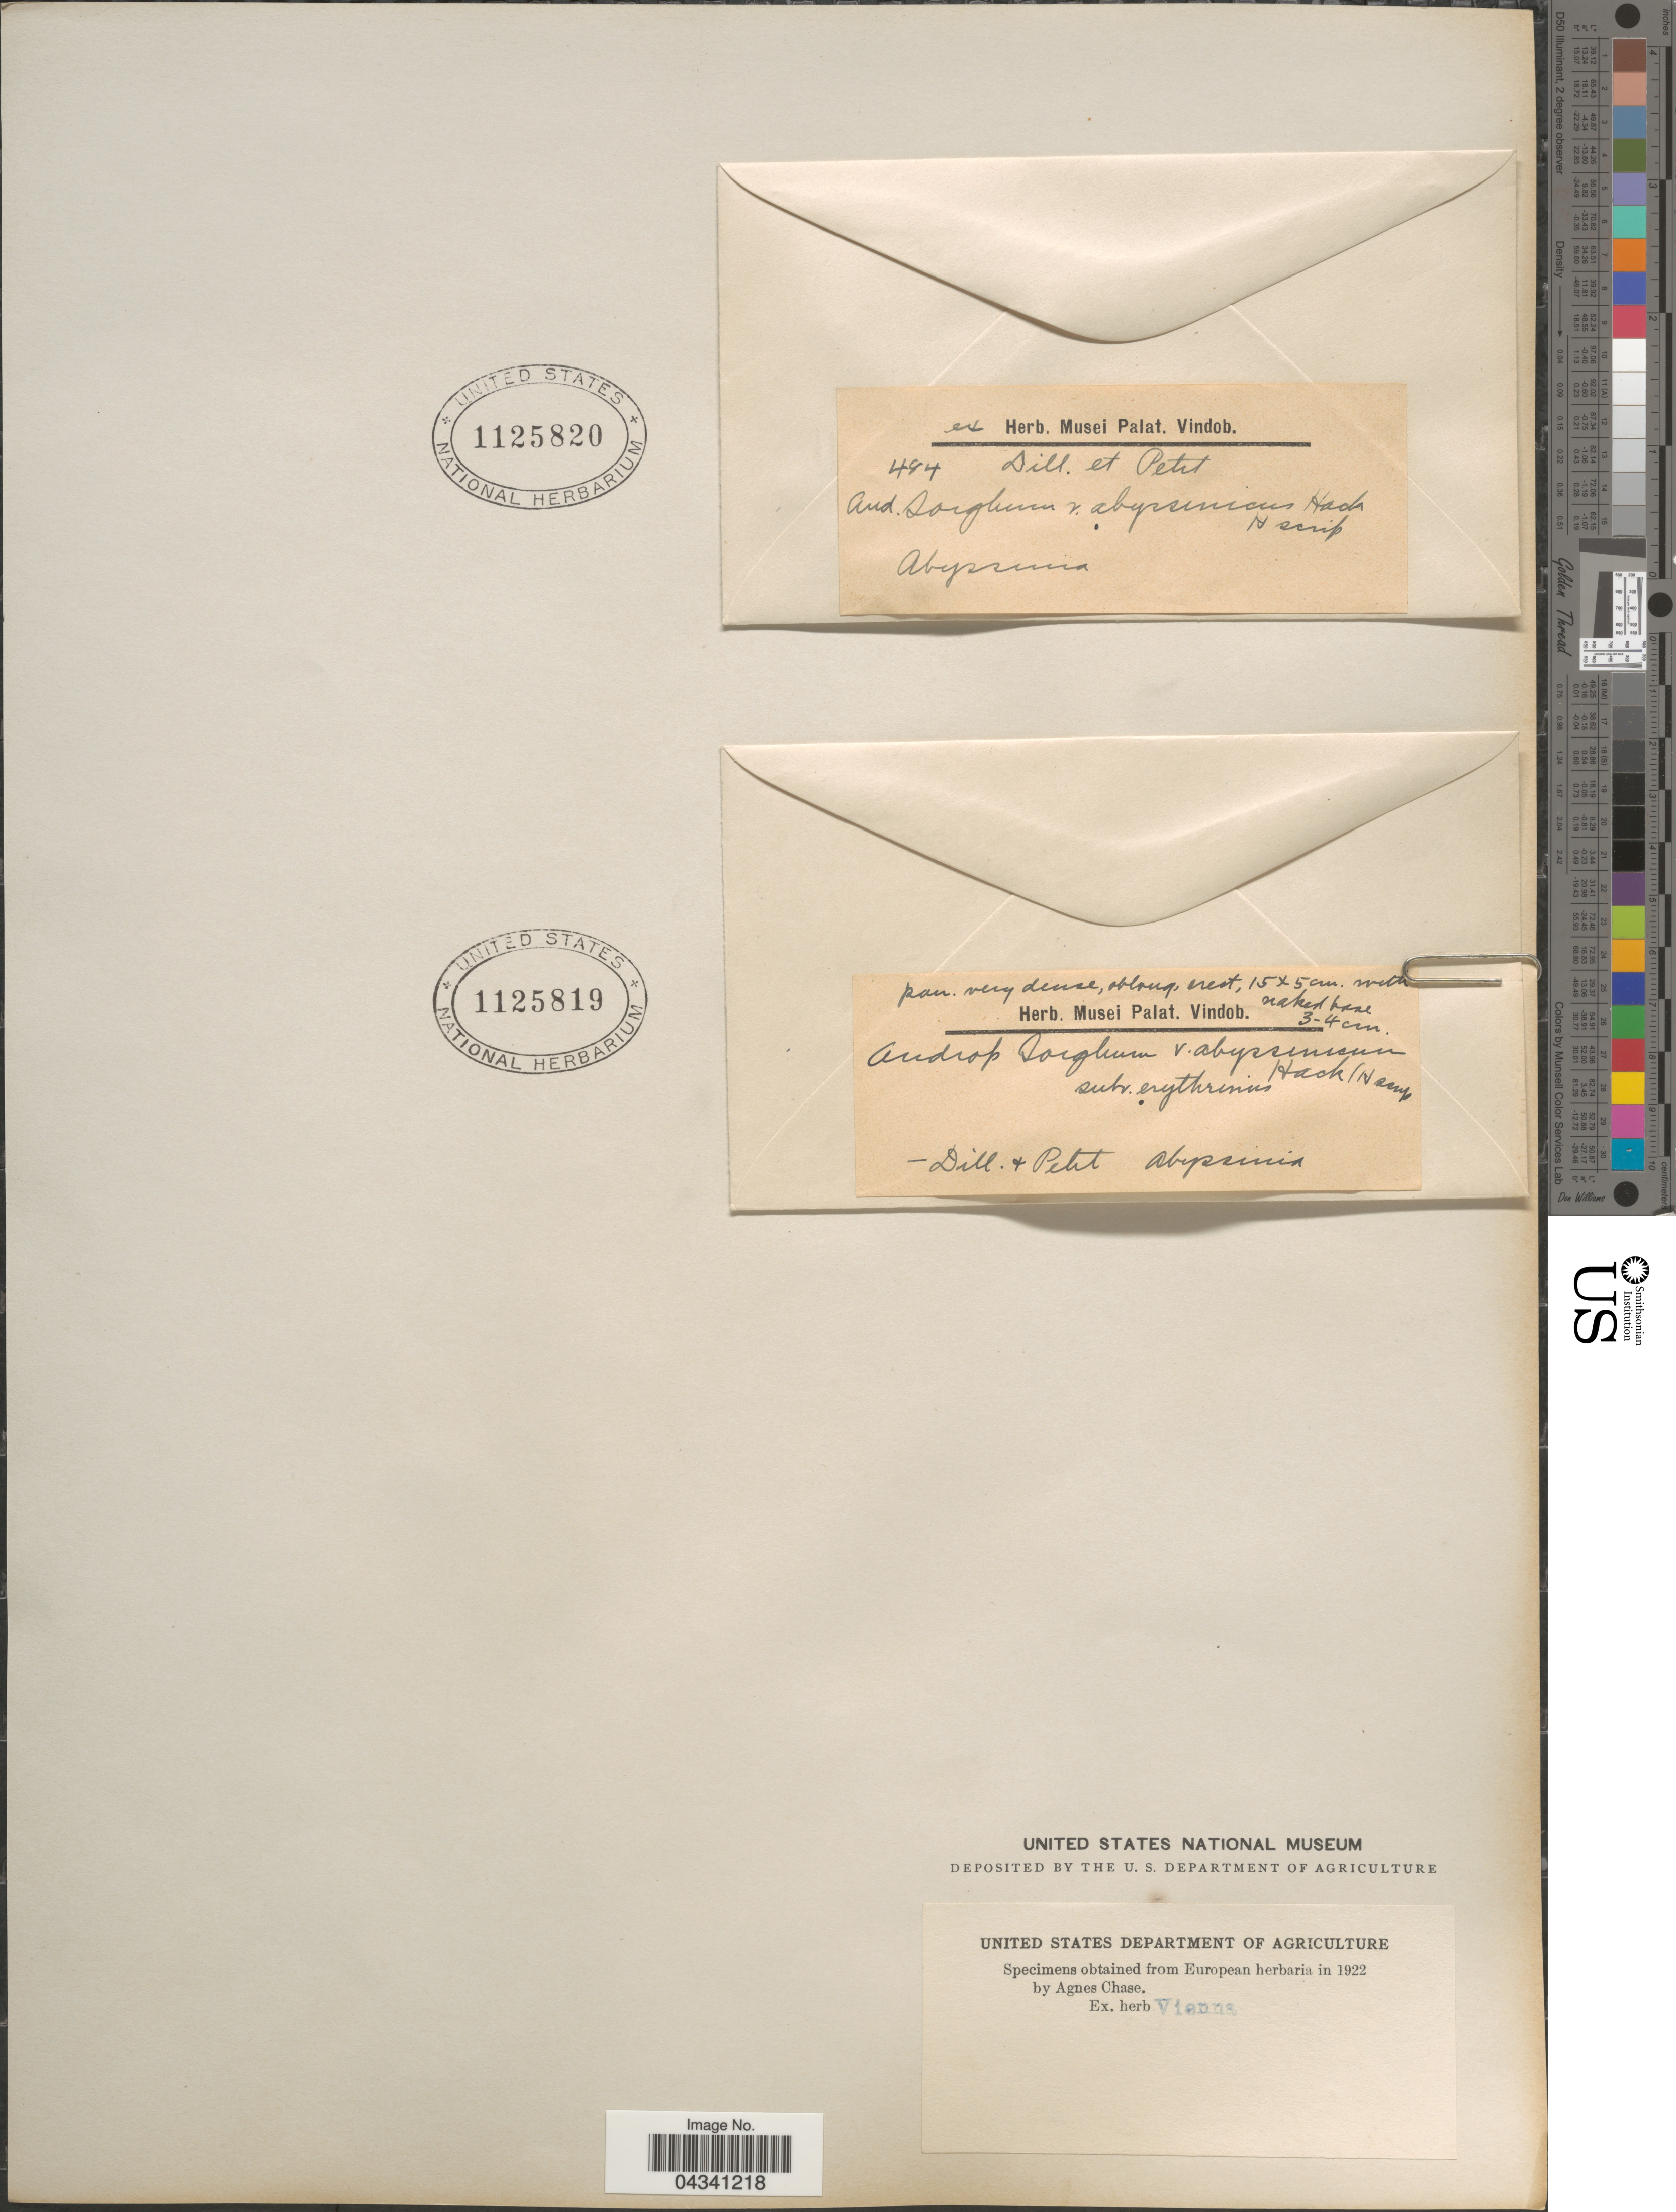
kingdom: Plantae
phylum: Tracheophyta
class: Liliopsida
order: Poales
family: Poaceae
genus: Sorghum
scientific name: Sorghum sp.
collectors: Dill & Petit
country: Ethiopia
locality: Abyssinia.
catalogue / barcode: US 1125819-2